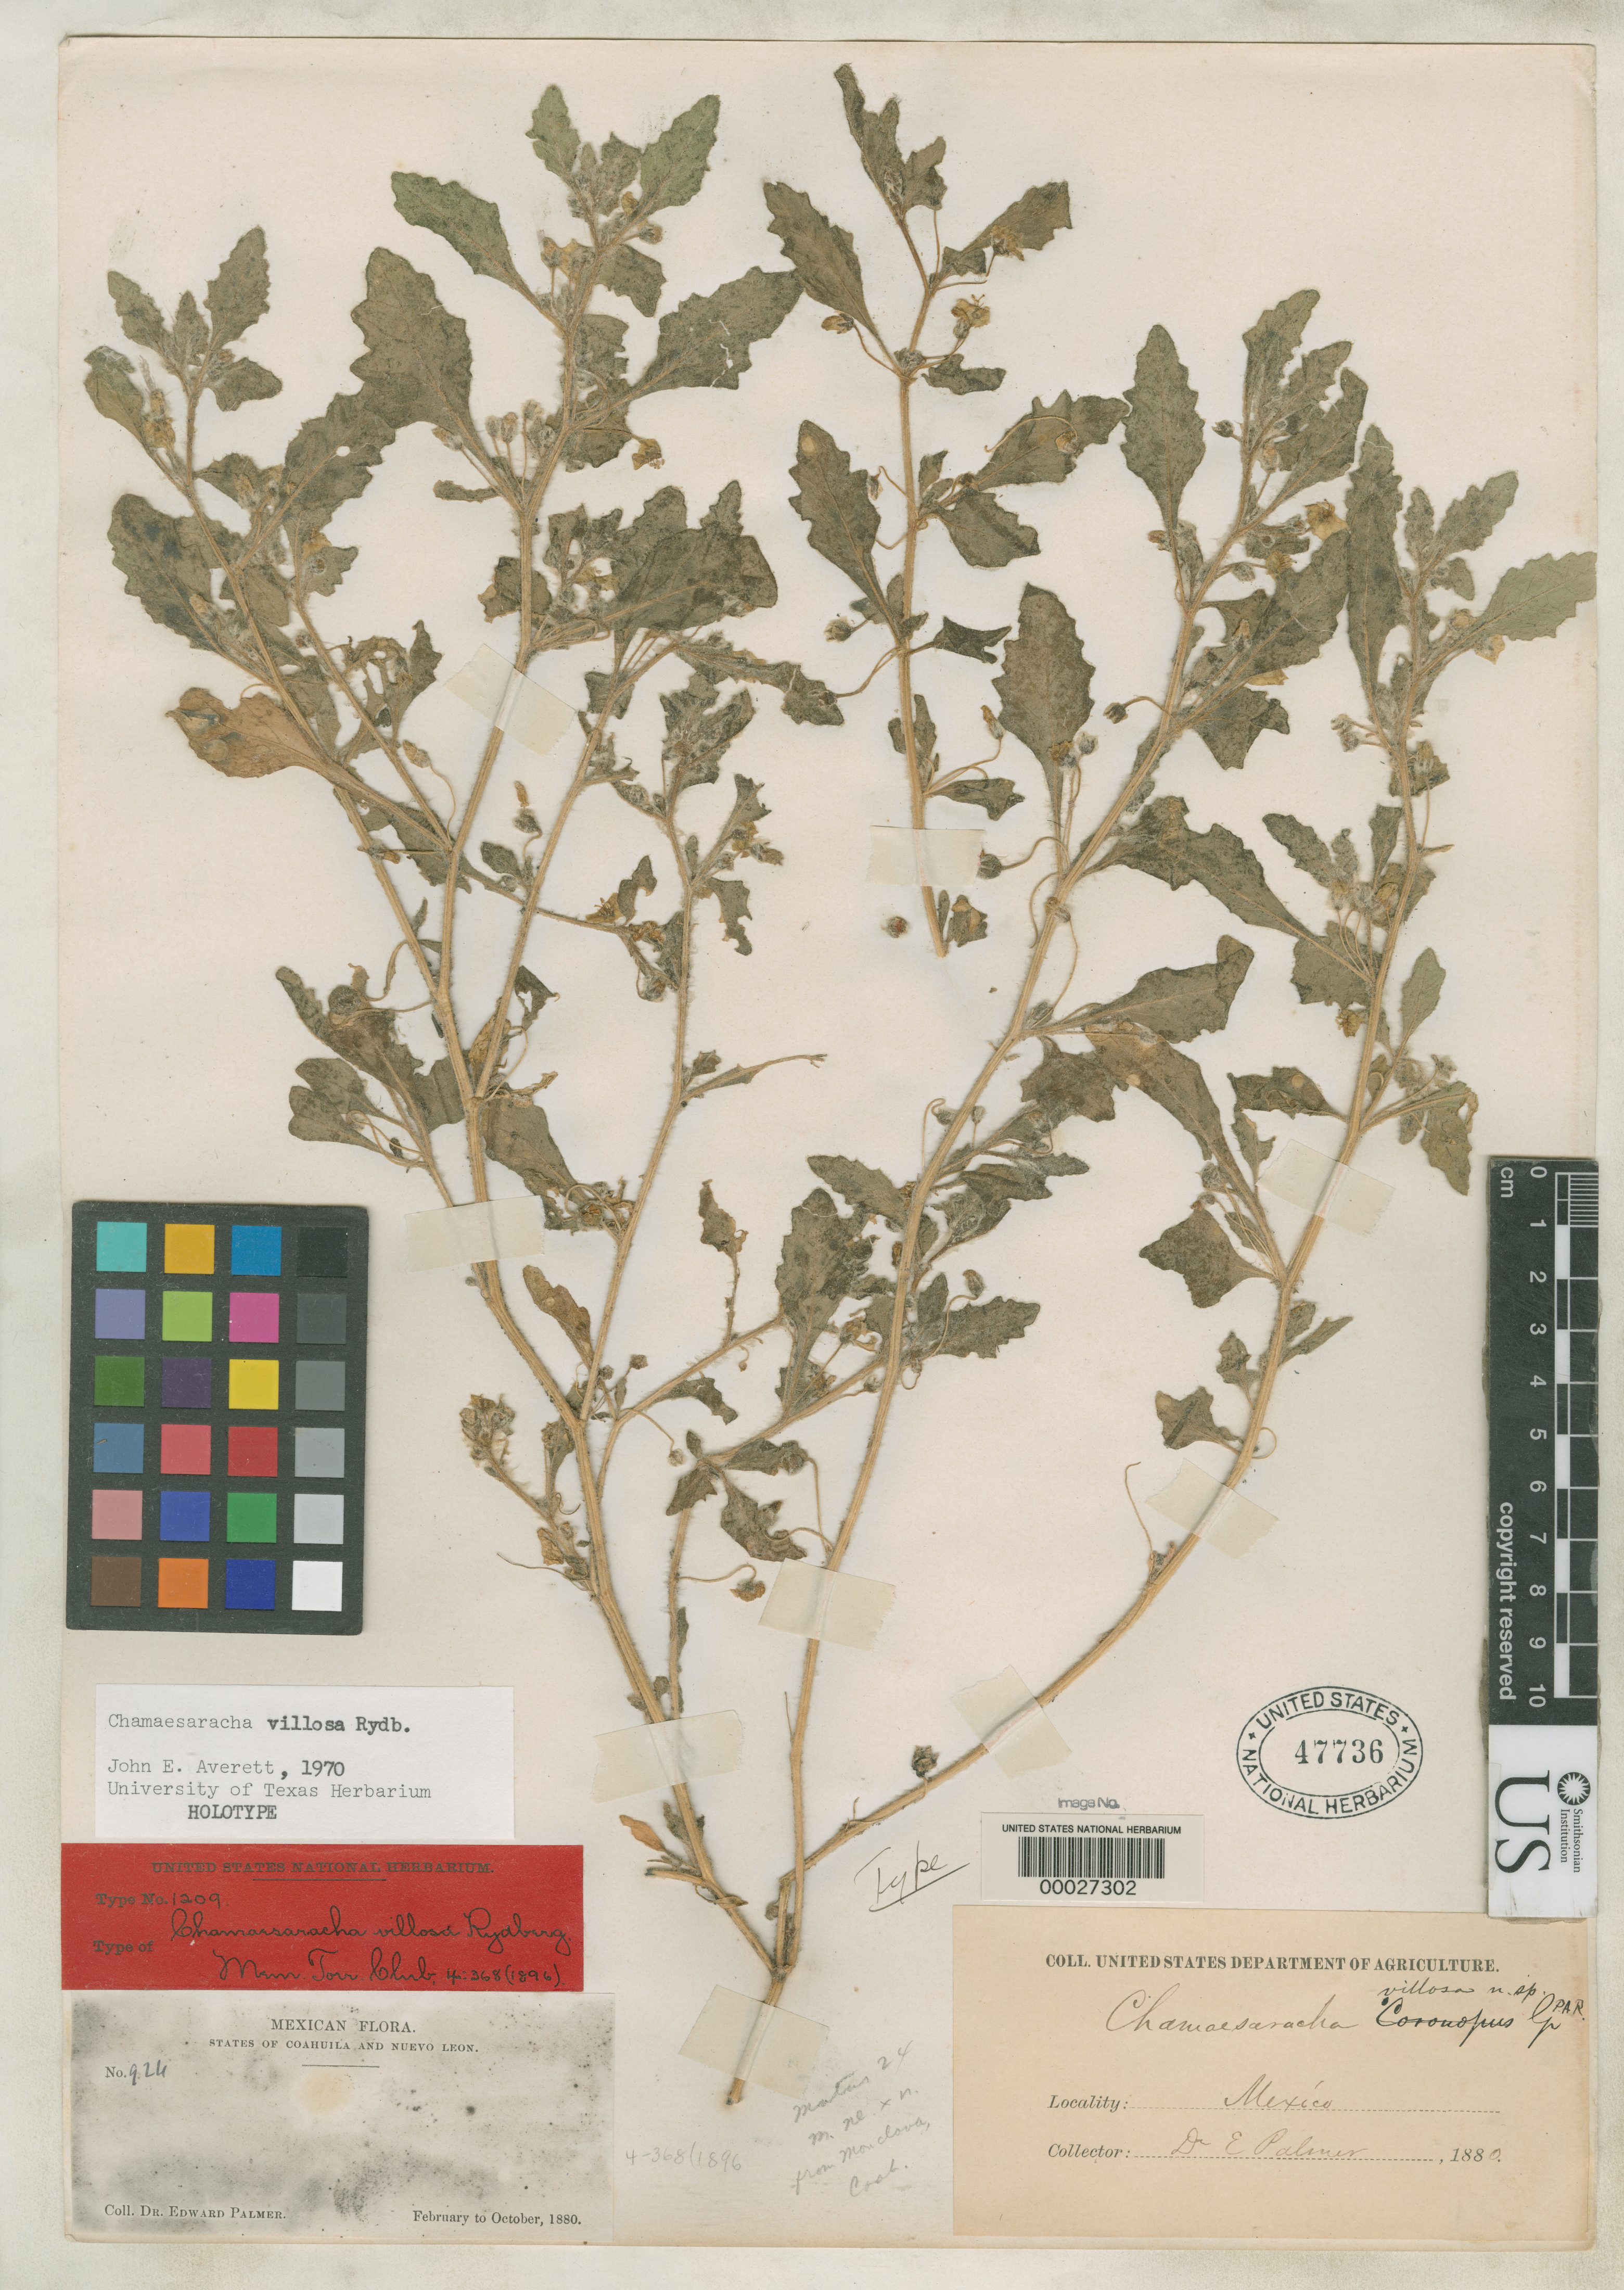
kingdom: Plantae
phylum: Tracheophyta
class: Magnoliopsida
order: Solanales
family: Solanaceae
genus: Chamaesaracha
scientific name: Chamaesaracha villosa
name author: Rydb.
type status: Holotype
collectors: E. Palmer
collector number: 924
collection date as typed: Feb 1901 to -- Oct 1880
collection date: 1880-10/1901-02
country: Mexico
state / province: Coahuila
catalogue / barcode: US 47736